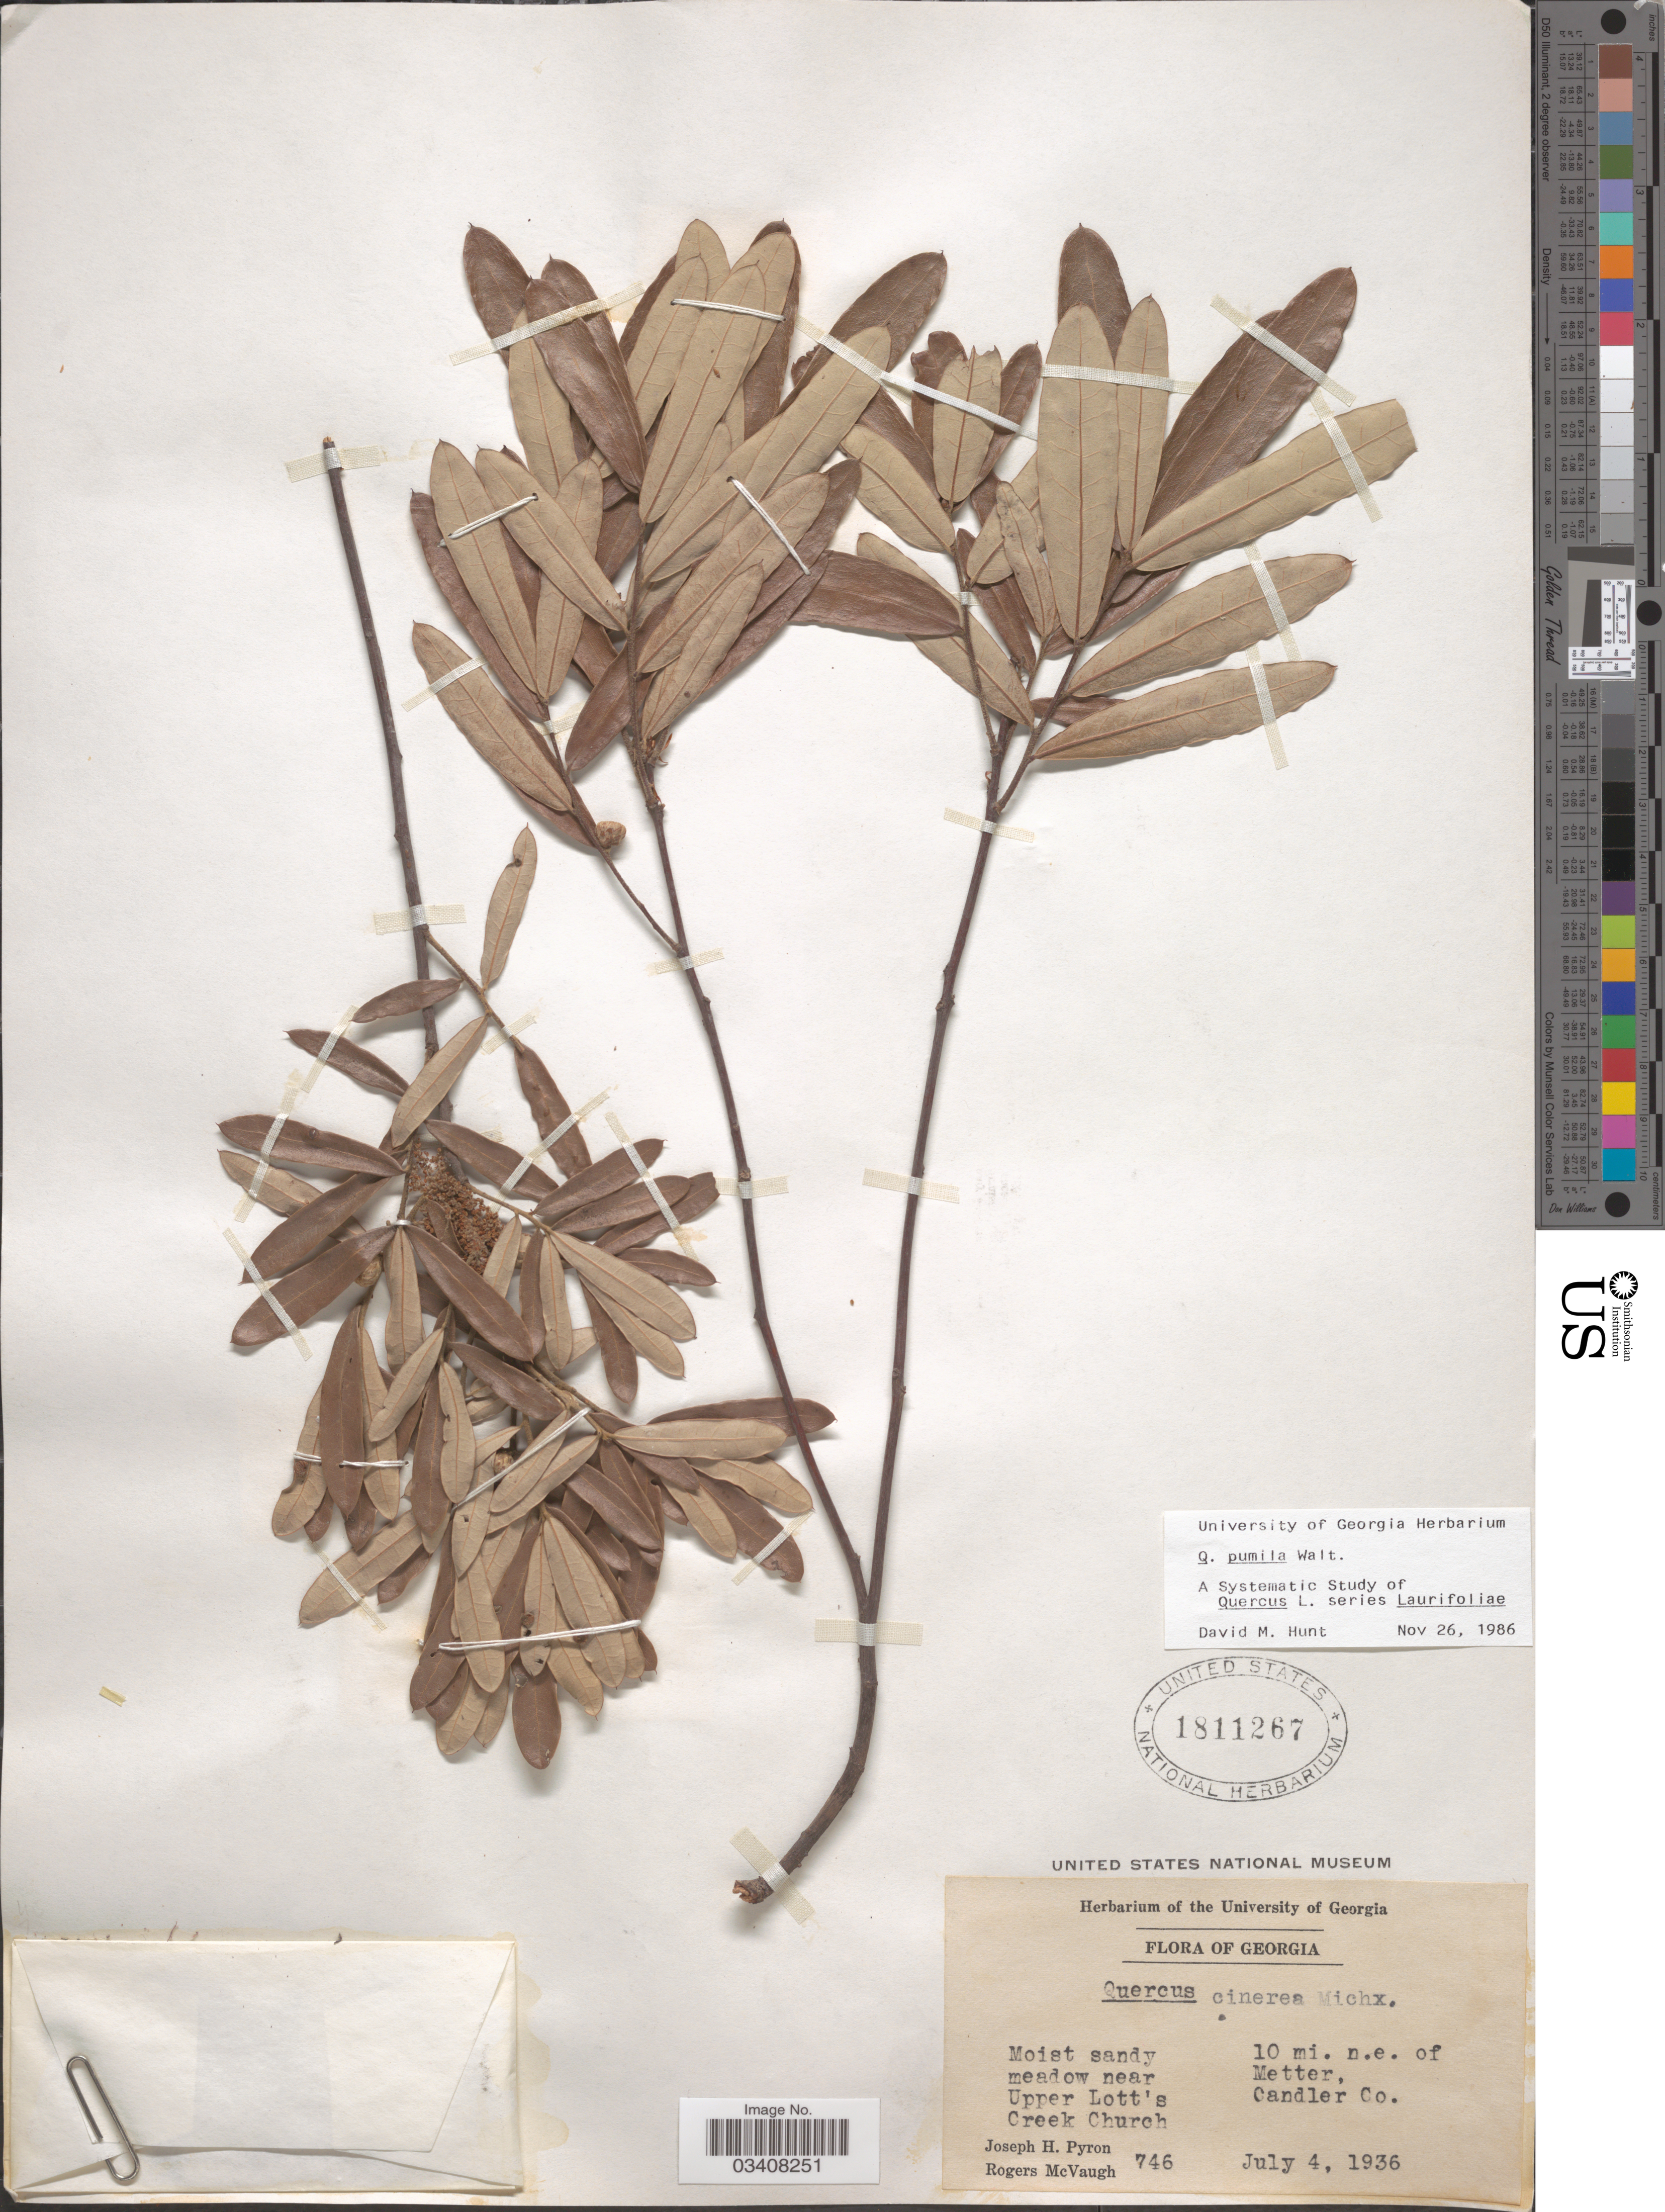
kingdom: Plantae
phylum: Tracheophyta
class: Magnoliopsida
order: Fagales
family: Fagaceae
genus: Quercus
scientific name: Quercus pumila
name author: Walter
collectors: J. H. Pyron & R. McVaugh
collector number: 746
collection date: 1936-07-04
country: United States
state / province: Georgia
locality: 10 mi. n.e. of Metter, Candler Co. Near Upper Lott's Creek Church.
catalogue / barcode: US 1811267